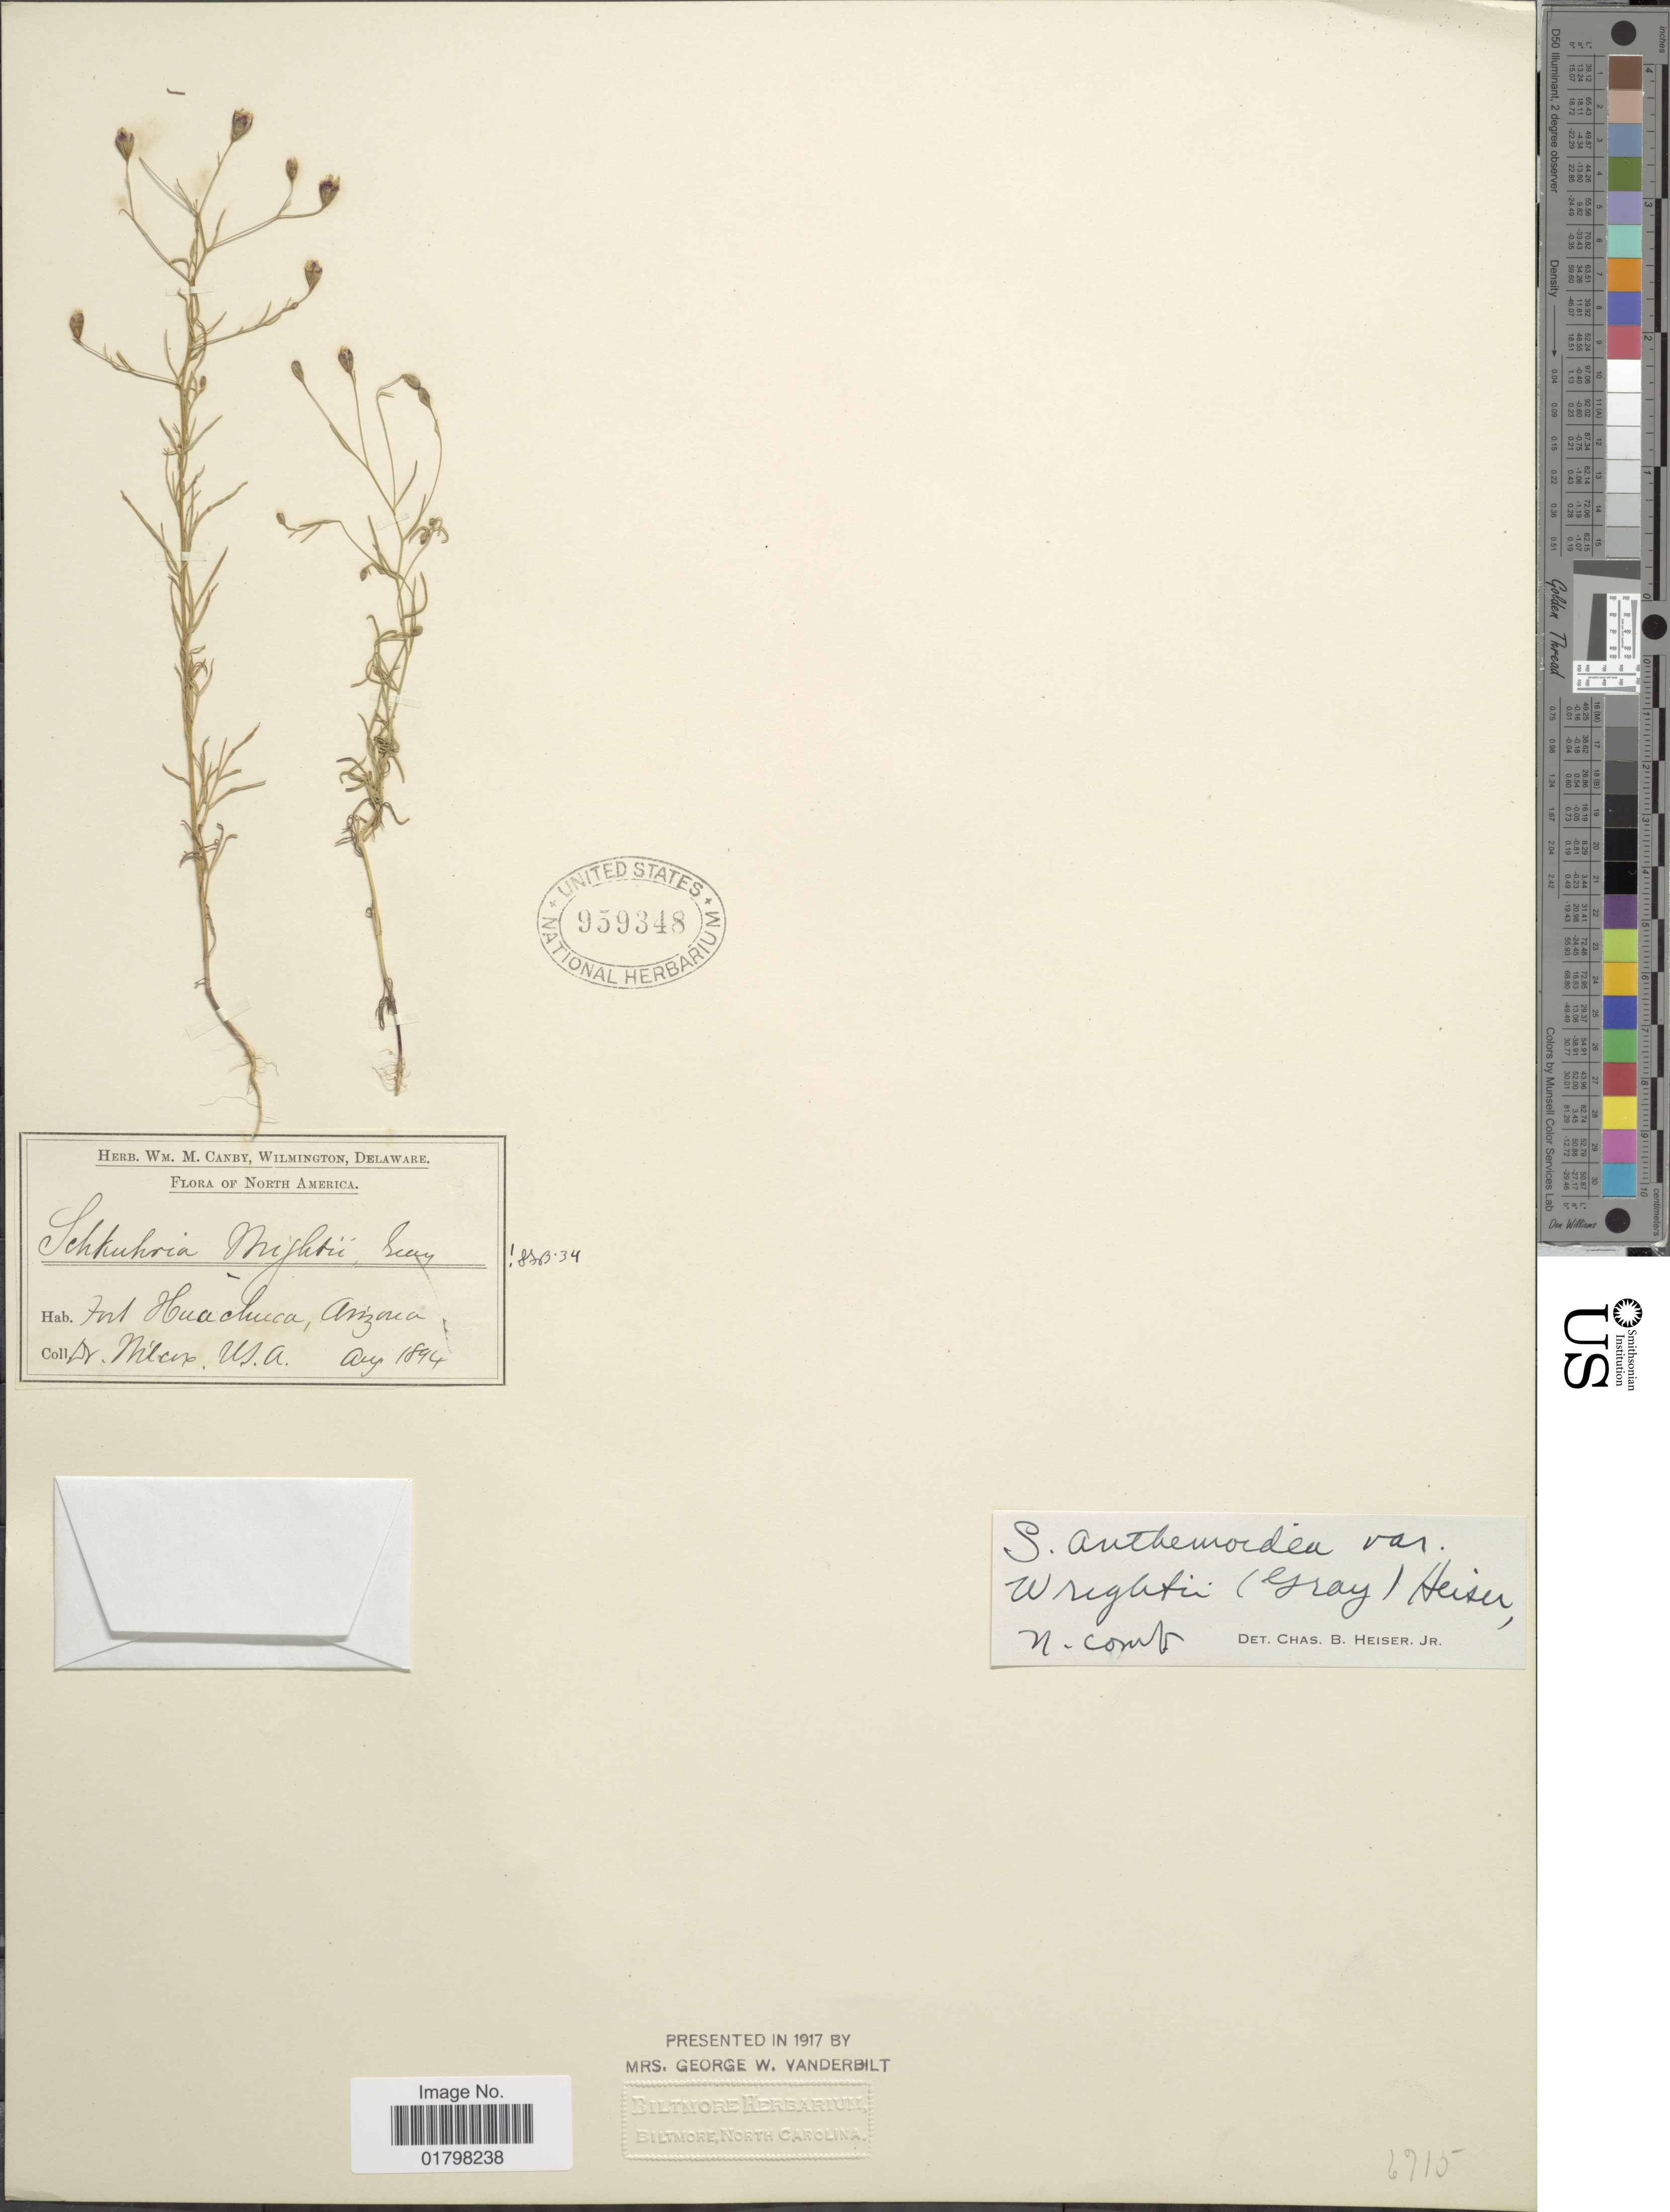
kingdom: Plantae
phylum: Tracheophyta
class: Magnoliopsida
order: Asterales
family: Asteraceae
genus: Schkuhria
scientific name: Schkuhria wislizeni var. wrightii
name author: (A. Gray) S.F. Blake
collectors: -. Wilcox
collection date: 1894-08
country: United States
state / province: Arizona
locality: North America. Fort Huachuca, Arizona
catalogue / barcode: US 959348